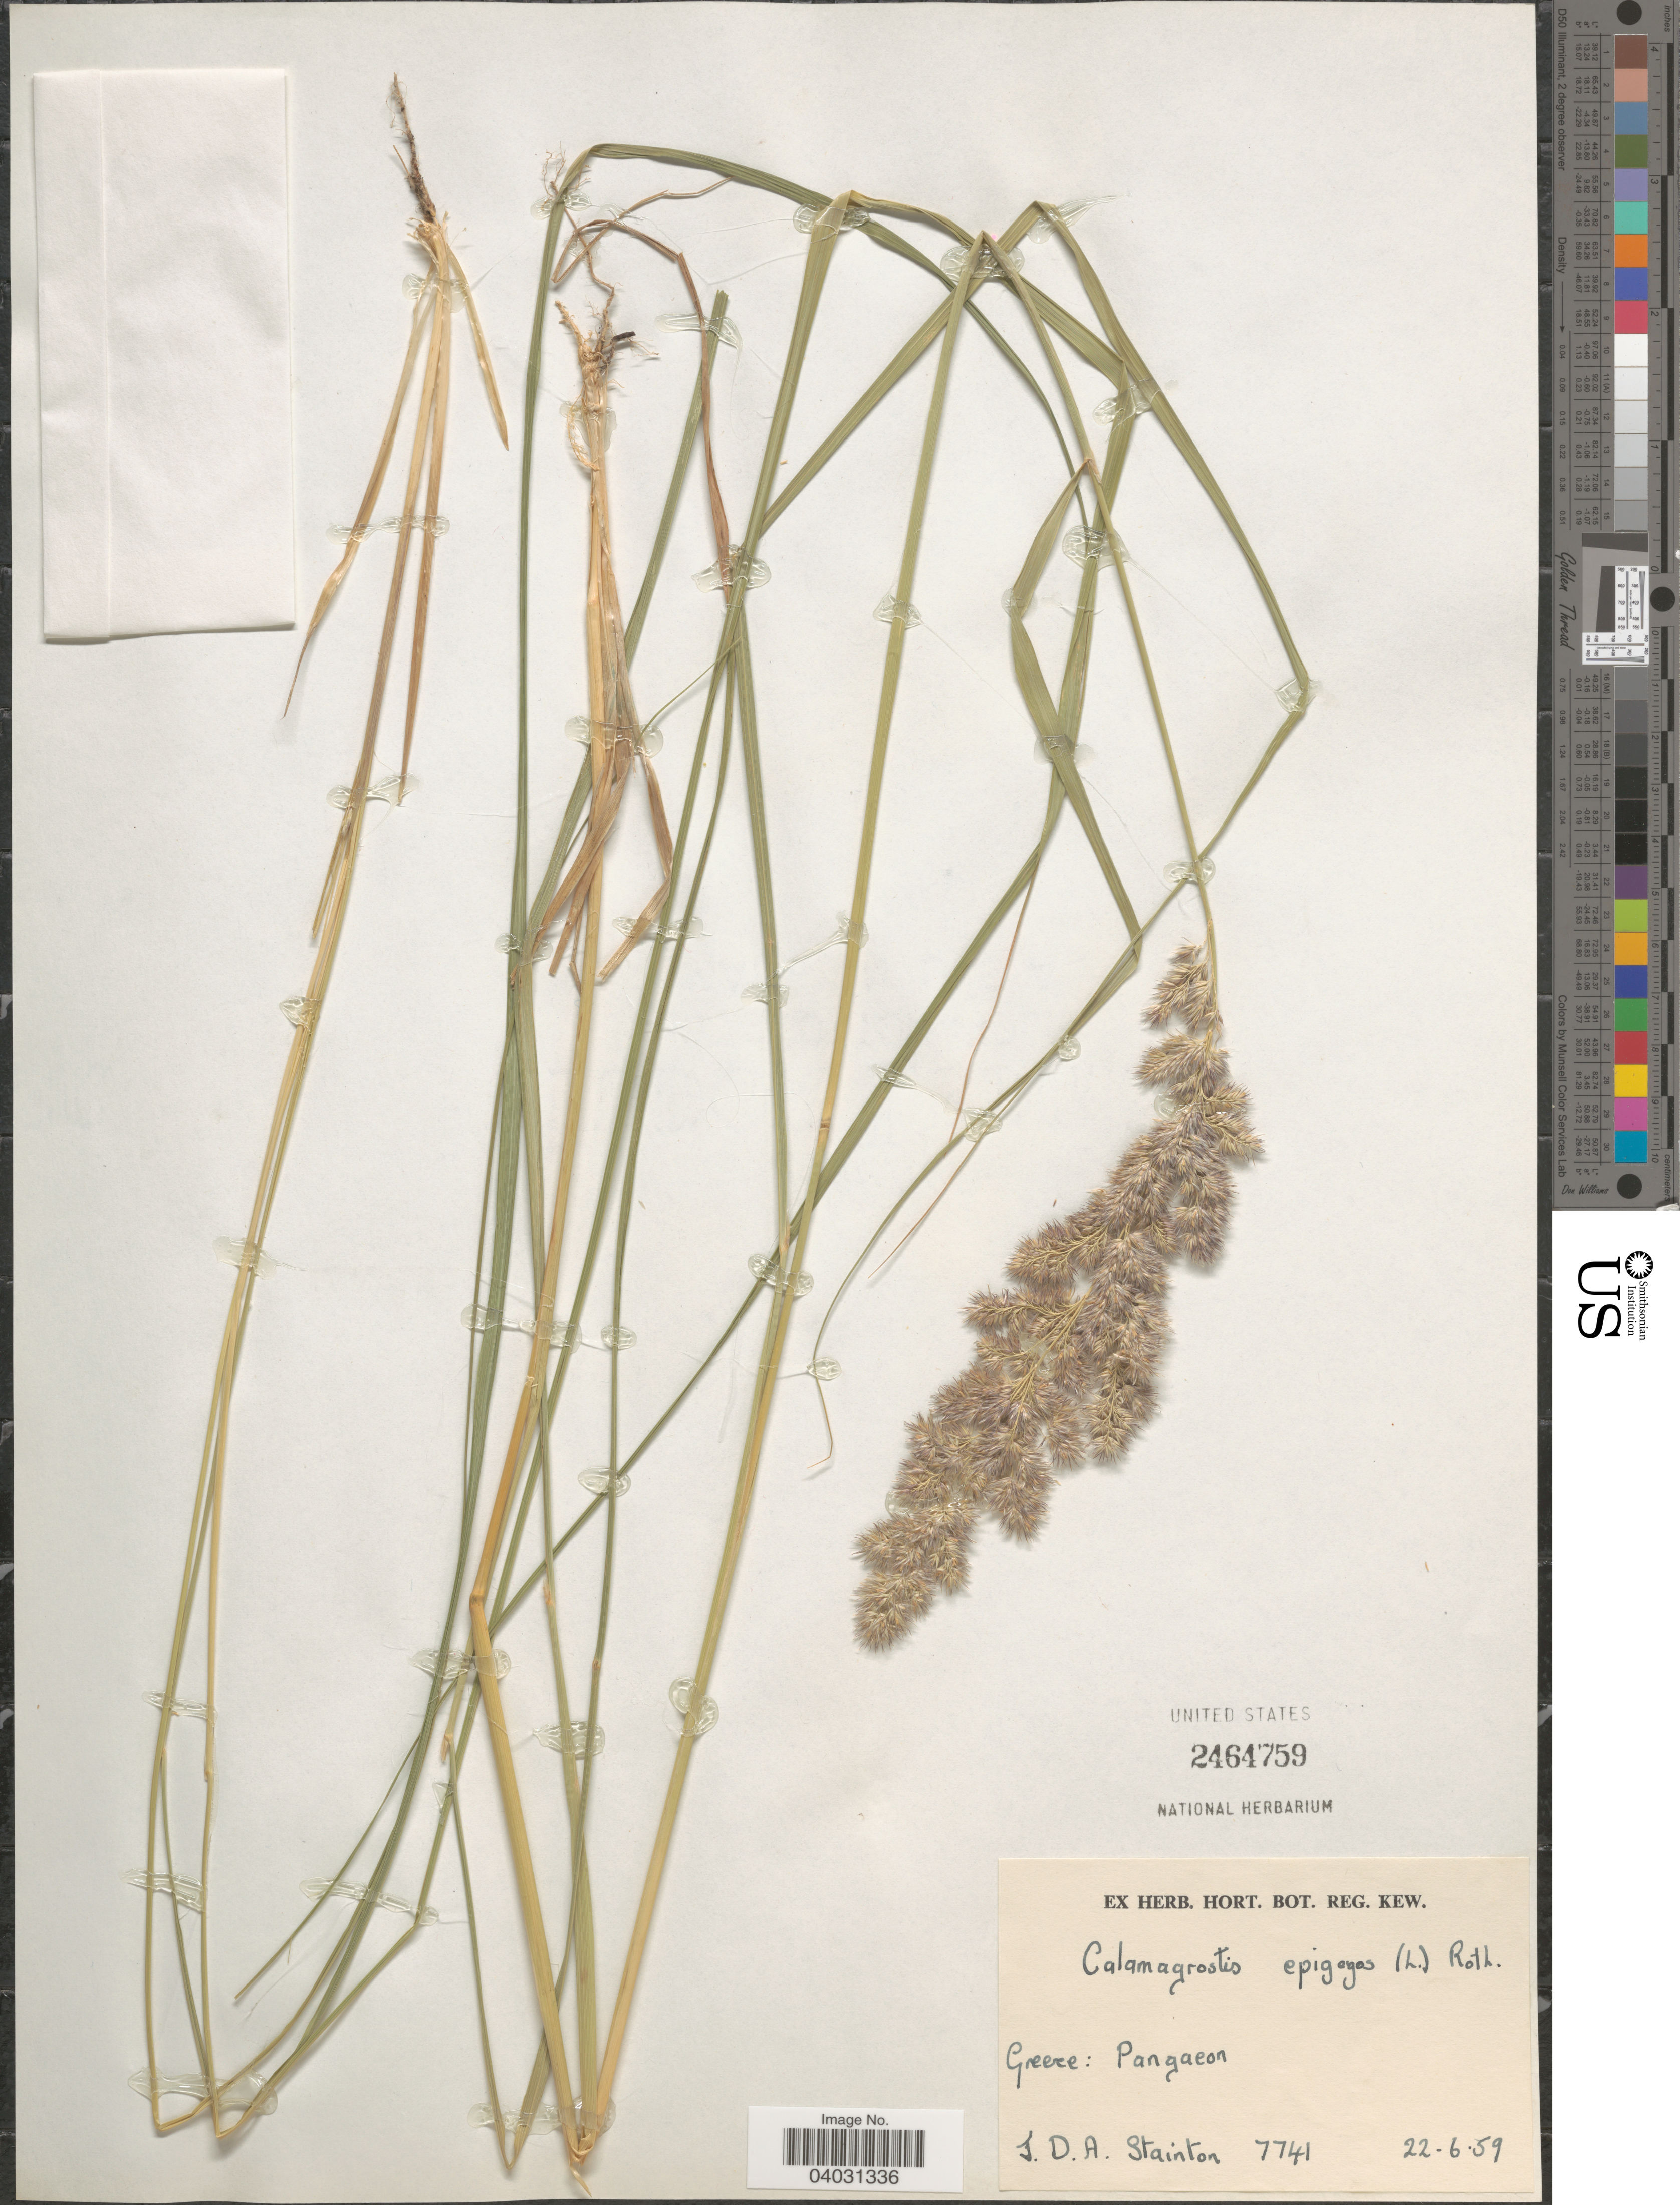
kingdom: Plantae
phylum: Tracheophyta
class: Liliopsida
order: Poales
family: Poaceae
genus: Calamagrostis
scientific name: Calamagrostis epigeios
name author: (L.) Roth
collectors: J. Stainton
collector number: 7741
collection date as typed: Transcribed d/m/y: 22/6/59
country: Greece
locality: Pangaeon.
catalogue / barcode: US 2464759